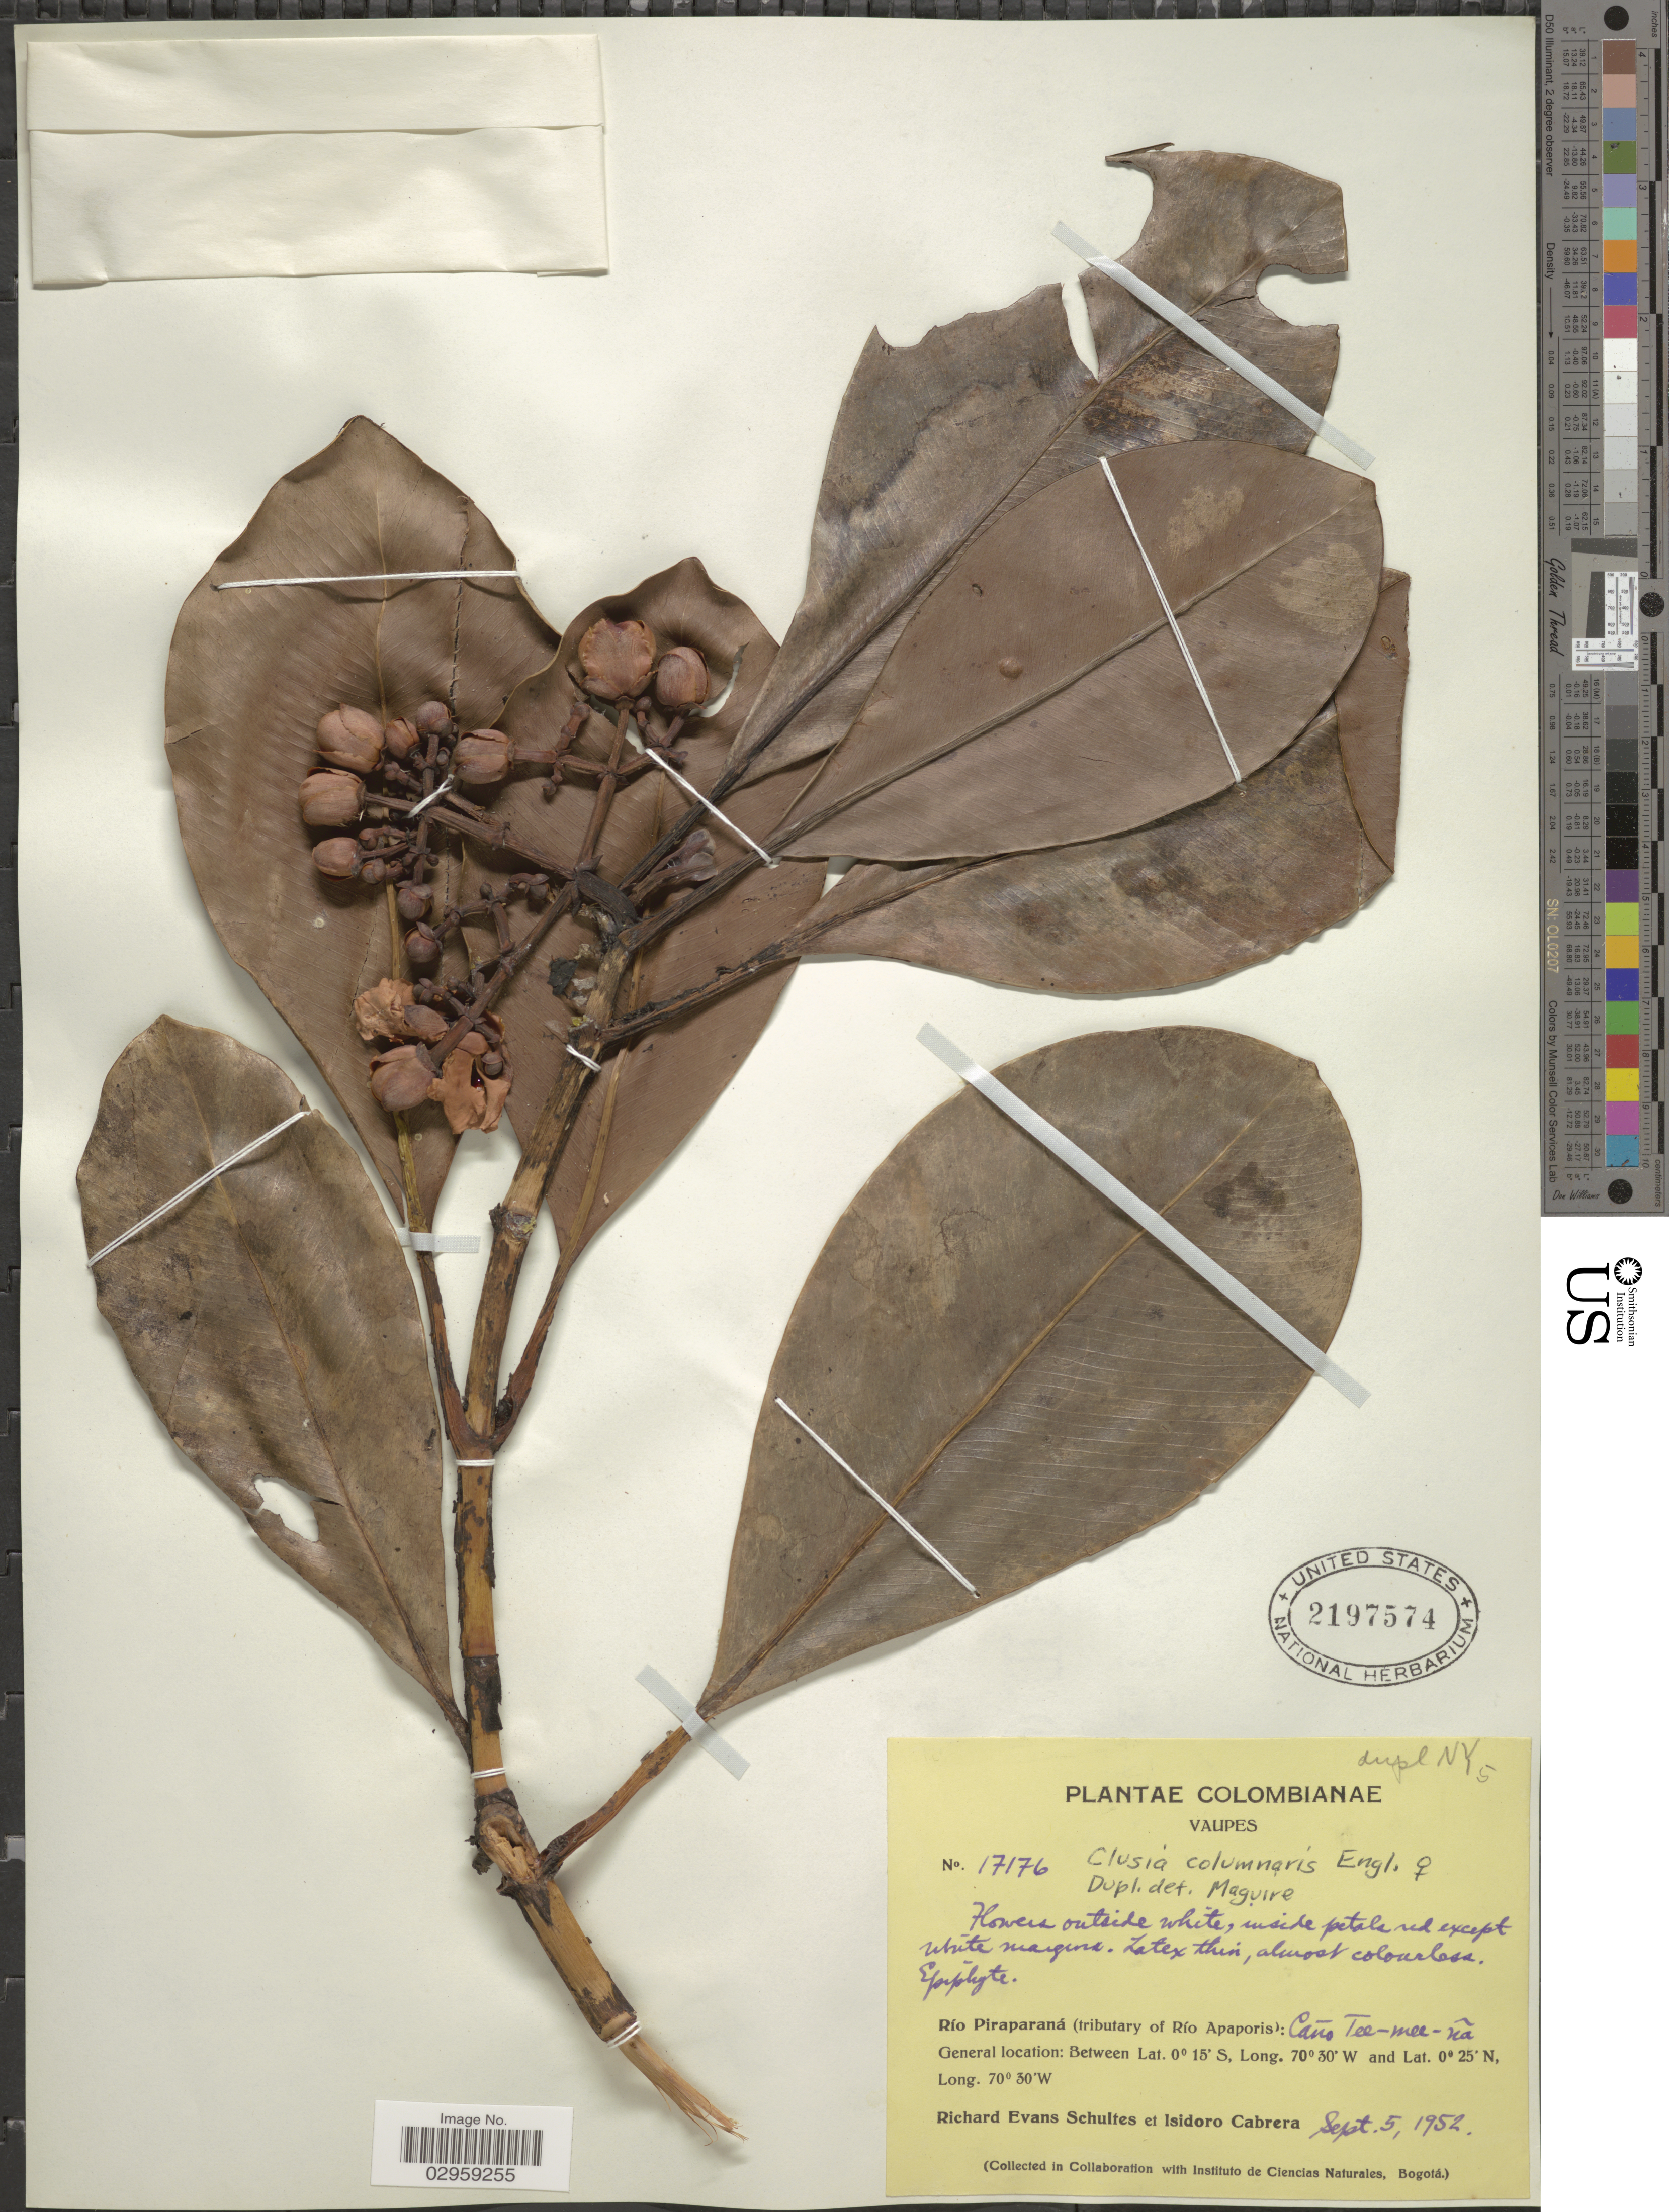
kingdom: Plantae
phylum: Tracheophyta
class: Magnoliopsida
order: Malpighiales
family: Clusiaceae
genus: Clusia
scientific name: Clusia columnaris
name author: Engl.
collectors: R. E. Schultes & I. Cabrera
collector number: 17176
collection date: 1952-09-05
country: Colombia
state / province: Vaupés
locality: Río Piraparaná (tributary of Río Apaporis): Caño Tee-mee-ña.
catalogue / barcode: US 2197574